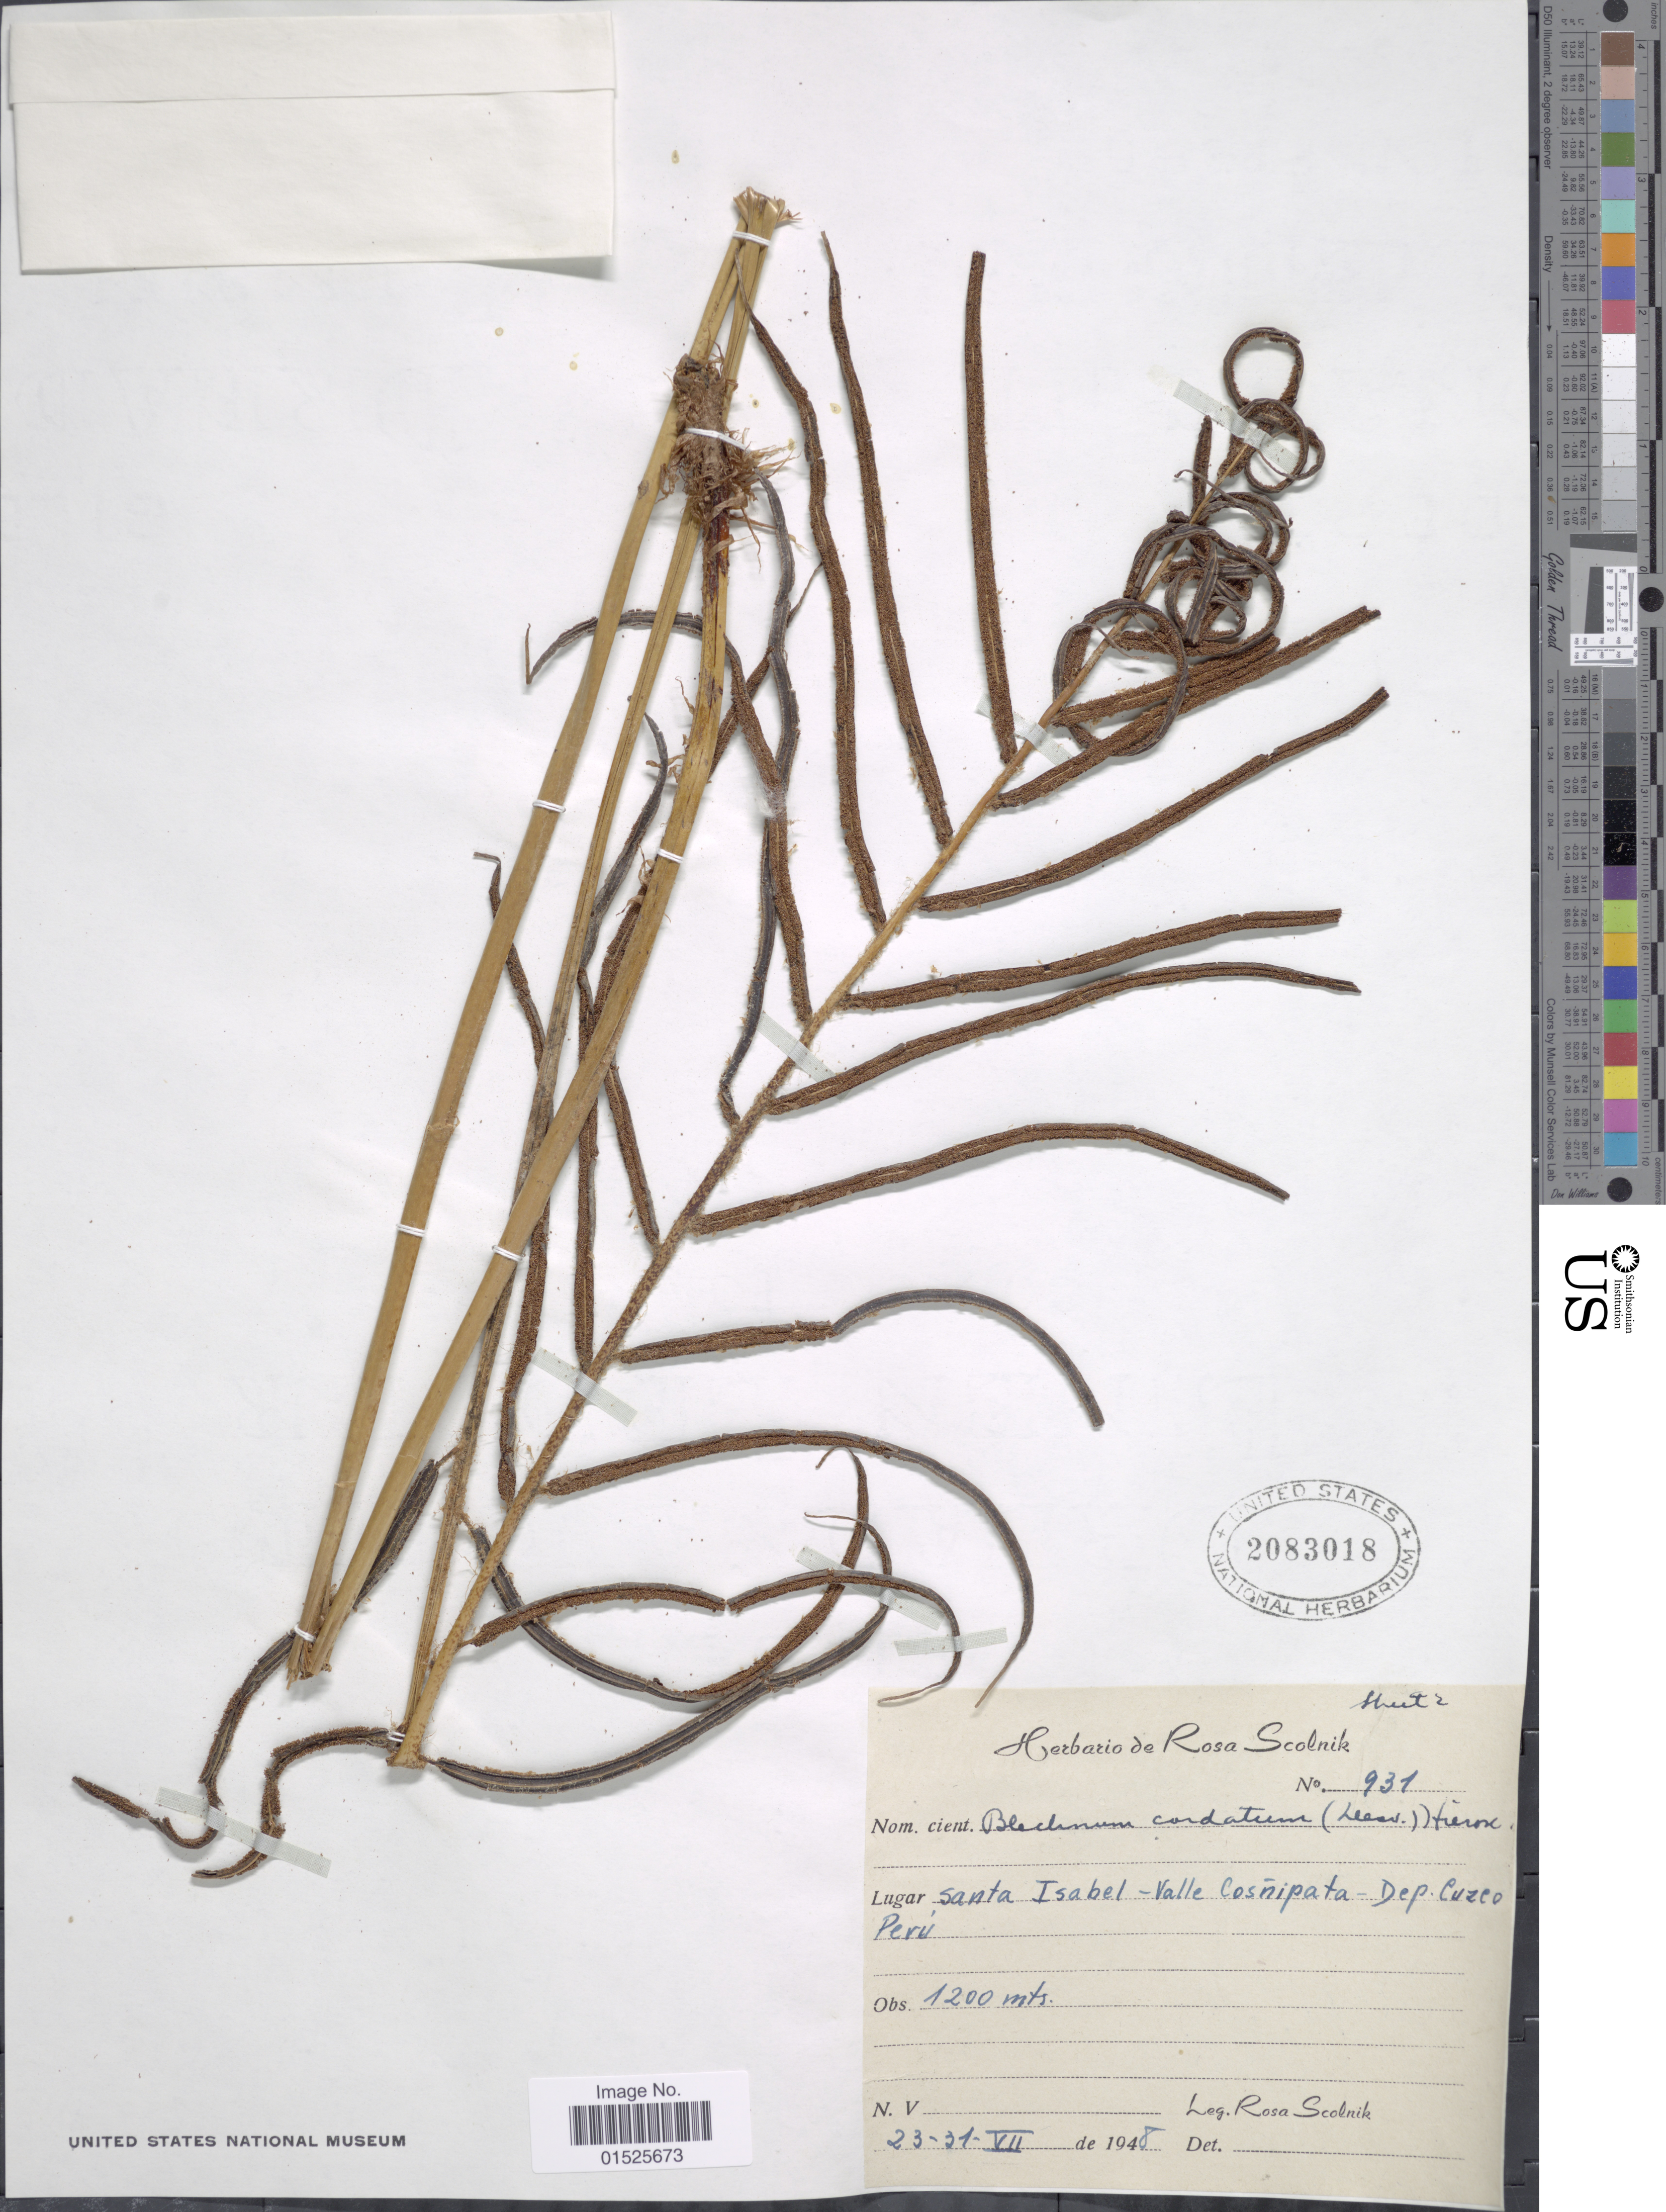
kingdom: Plantae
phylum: Tracheophyta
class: Polypodiopsida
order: Polypodiales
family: Blechnaceae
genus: Blechnum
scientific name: Blechnum cordatum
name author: (Desv.) Hieron.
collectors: R. Scolnik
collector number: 931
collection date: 1948-07-23/1948-07-31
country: Peru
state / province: Cusco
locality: Santa Isabel - Valle Cosñipata - Dep. Cuzco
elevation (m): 1200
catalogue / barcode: US 2083018